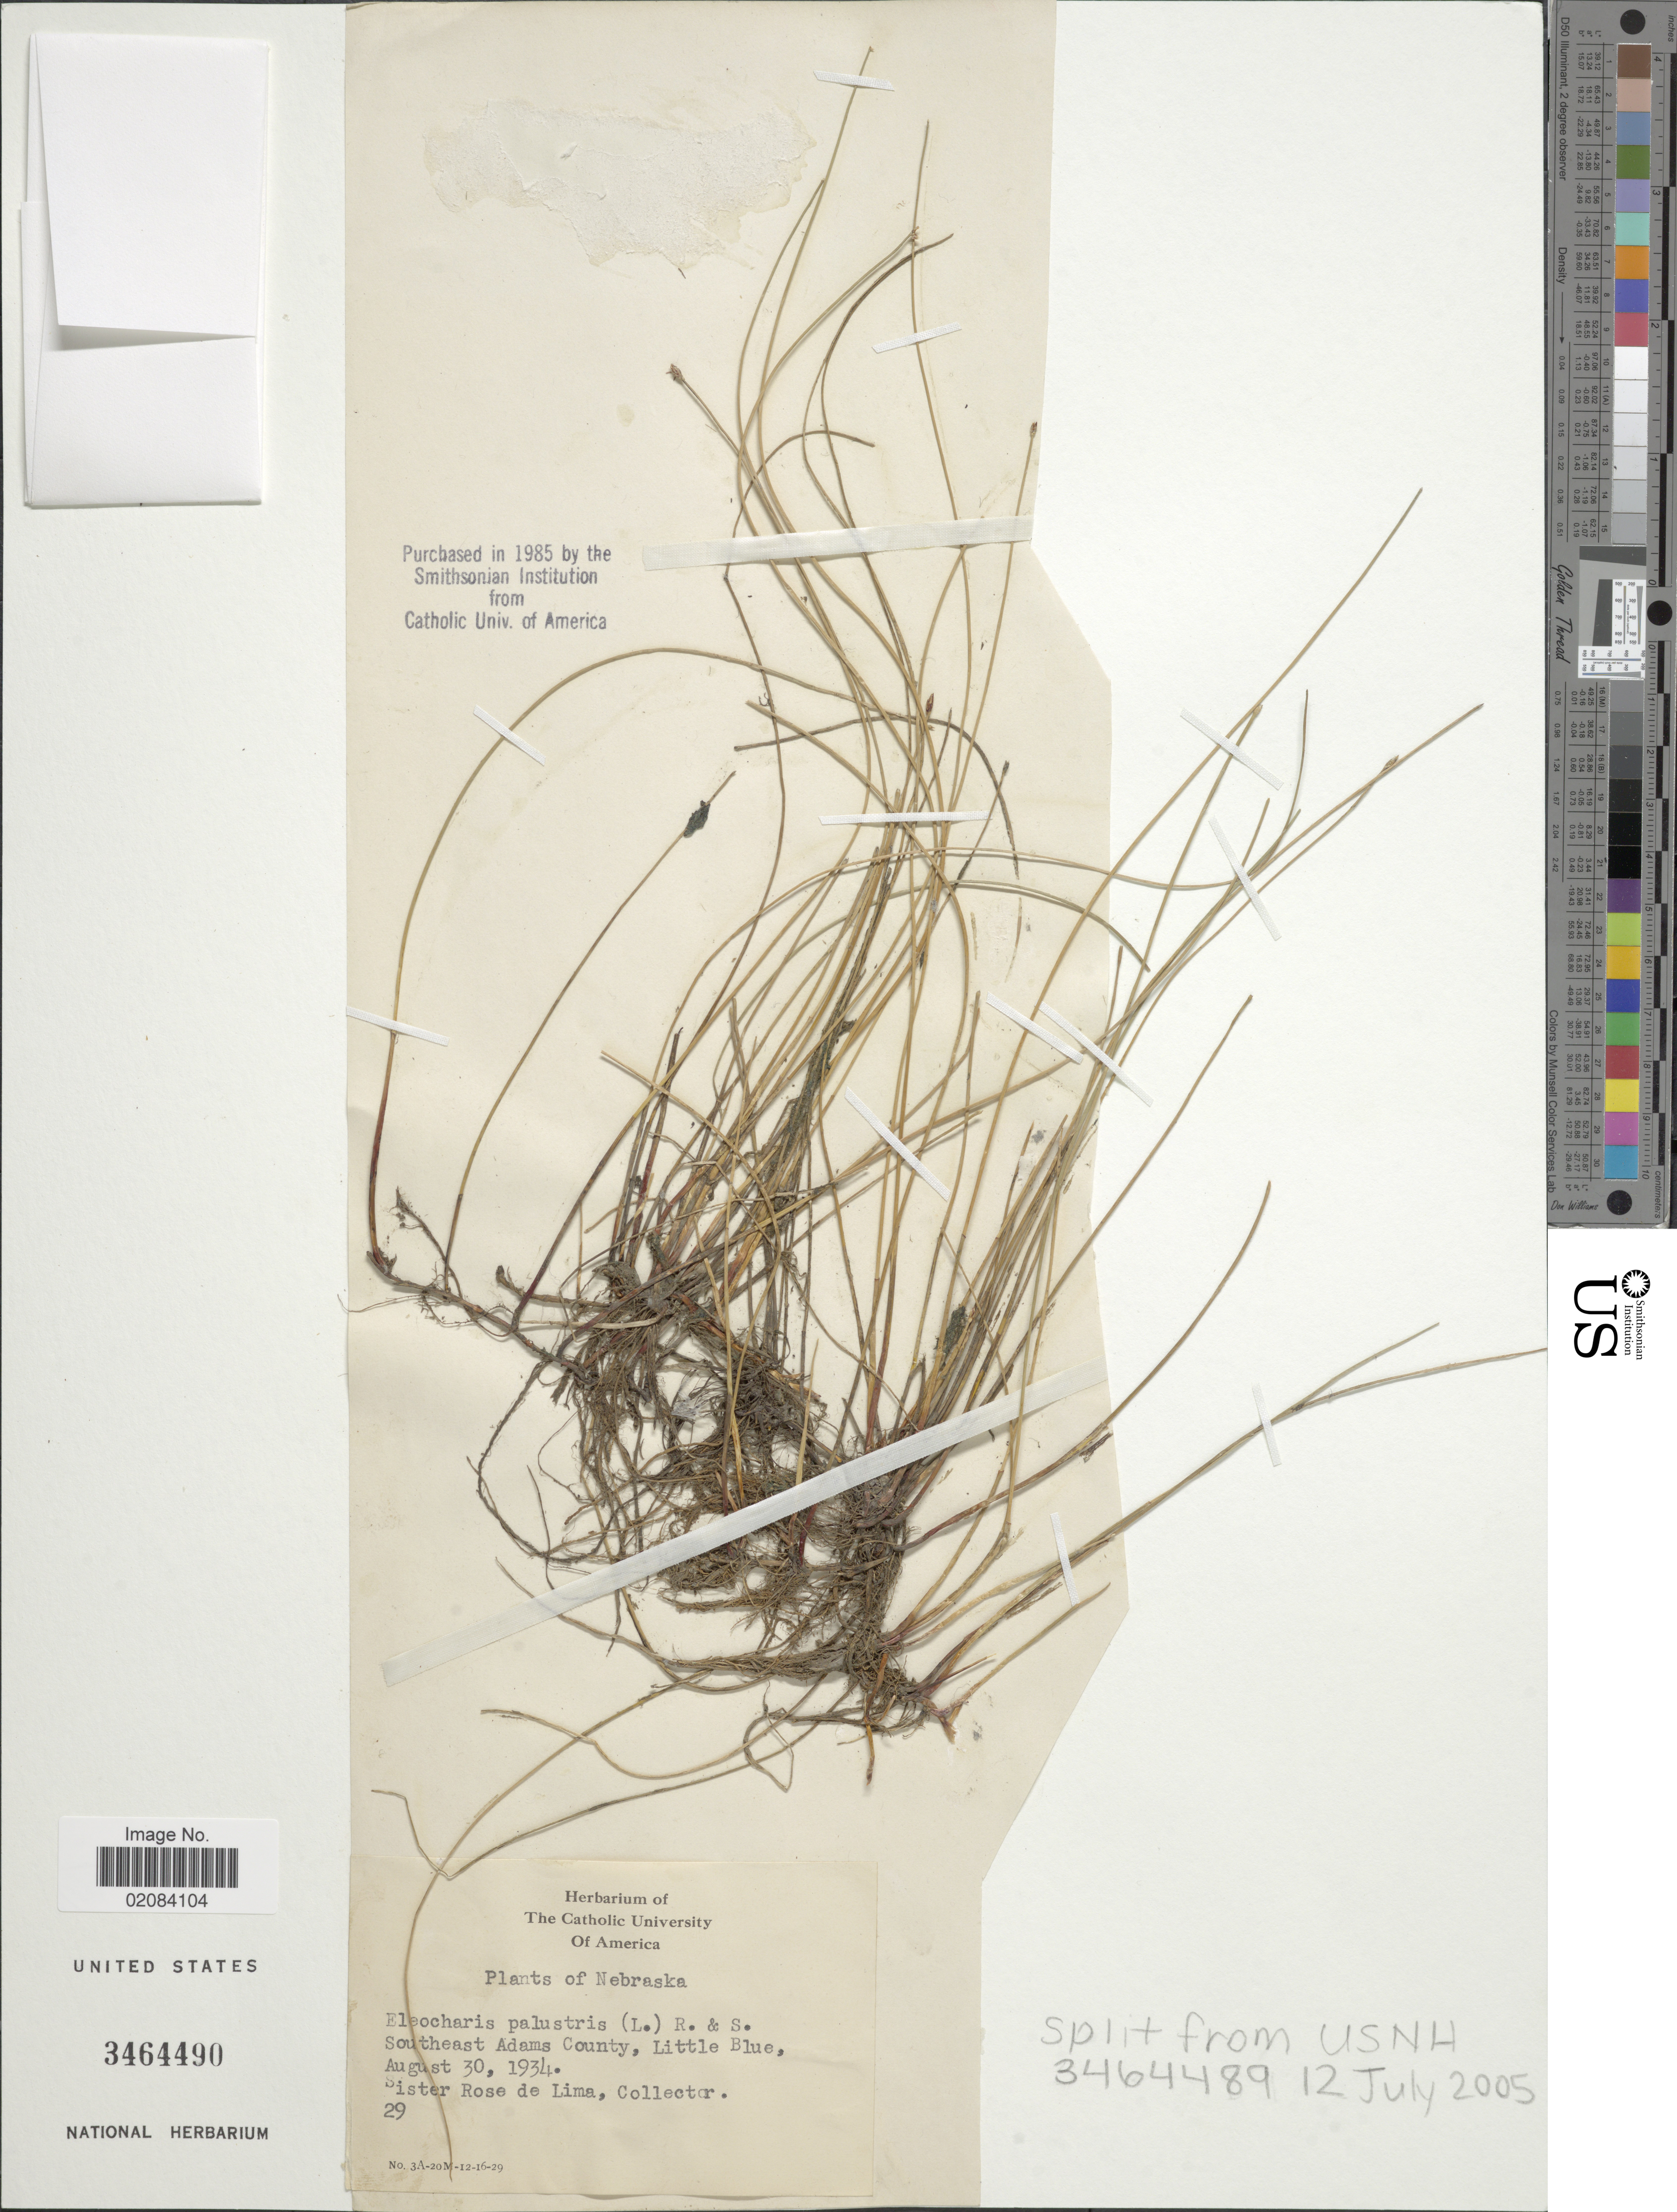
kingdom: Plantae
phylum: Tracheophyta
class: Liliopsida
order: Poales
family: Cyperaceae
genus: Eleocharis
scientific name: Eleocharis palustris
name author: (L.) Roem. & Schult.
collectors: S. Lima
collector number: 29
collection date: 1934-08-30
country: United States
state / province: Nebraska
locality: Nebraska. Southeast Adams County, Litlle Blue.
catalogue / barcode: US 3464490